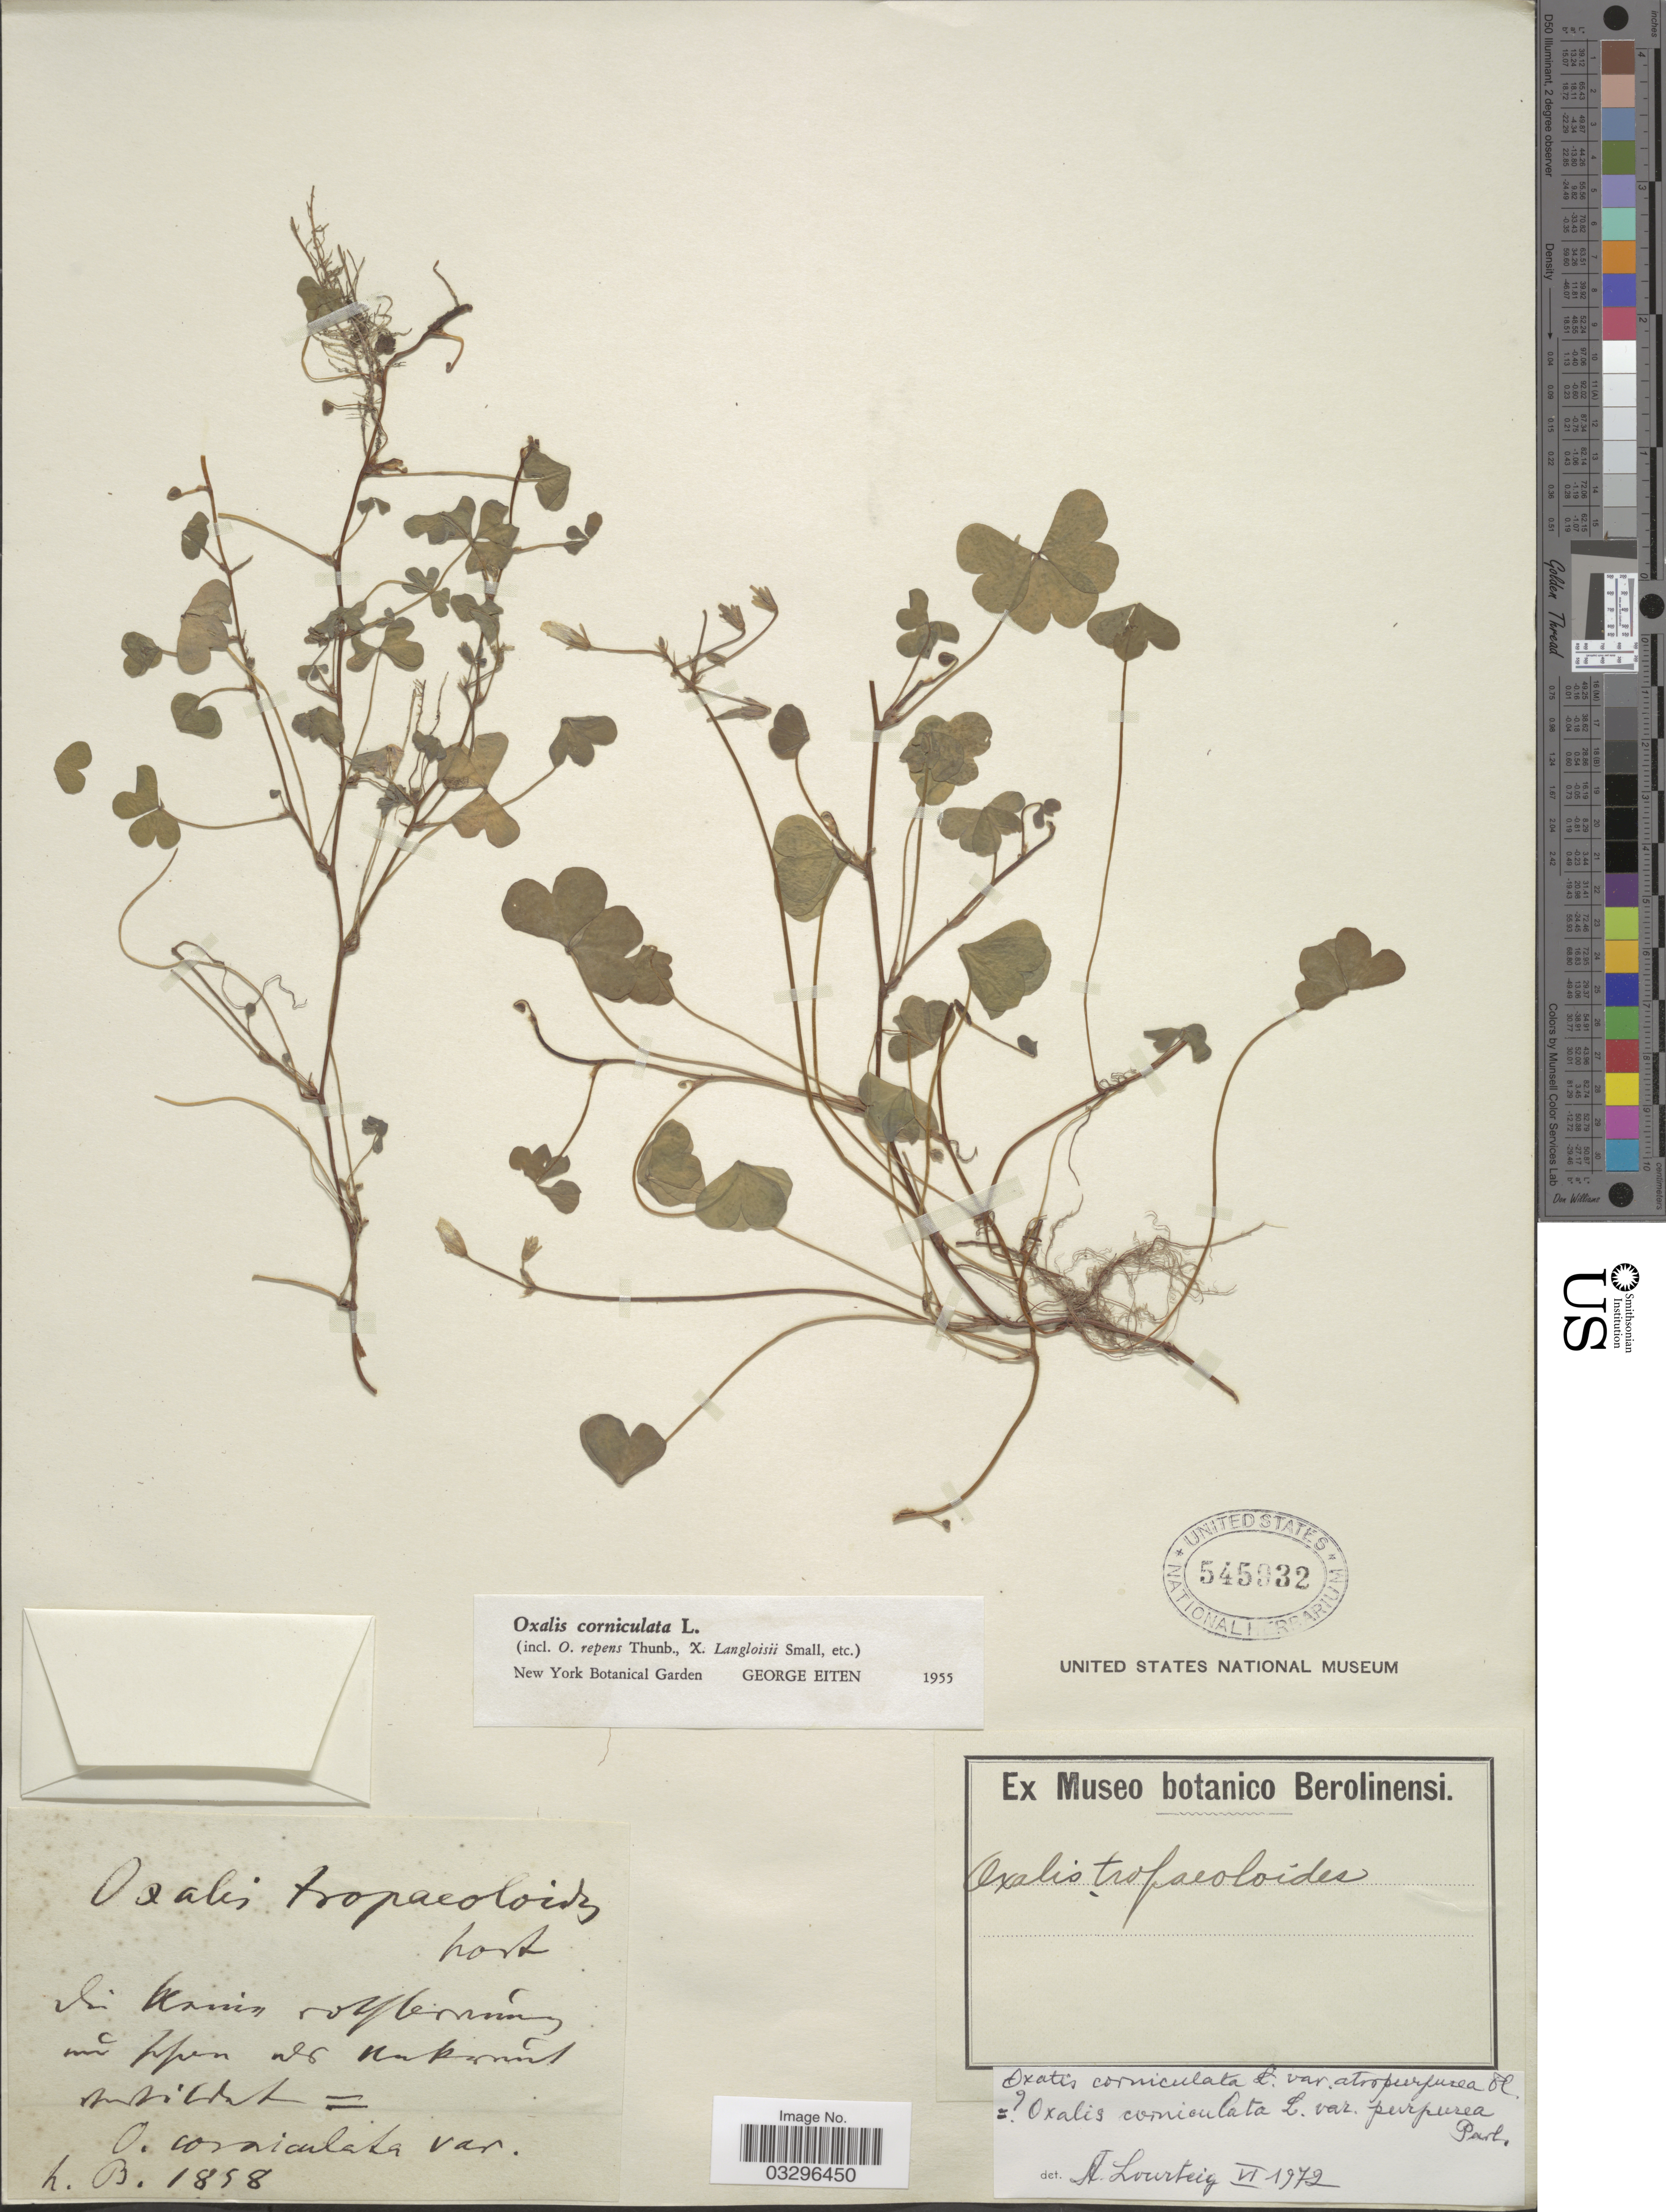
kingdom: Plantae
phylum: Tracheophyta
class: Magnoliopsida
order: Oxalidales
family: Oxalidaceae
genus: Oxalis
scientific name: Oxalis corniculata var. atropurpurea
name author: Planch.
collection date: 1858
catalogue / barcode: US 545932